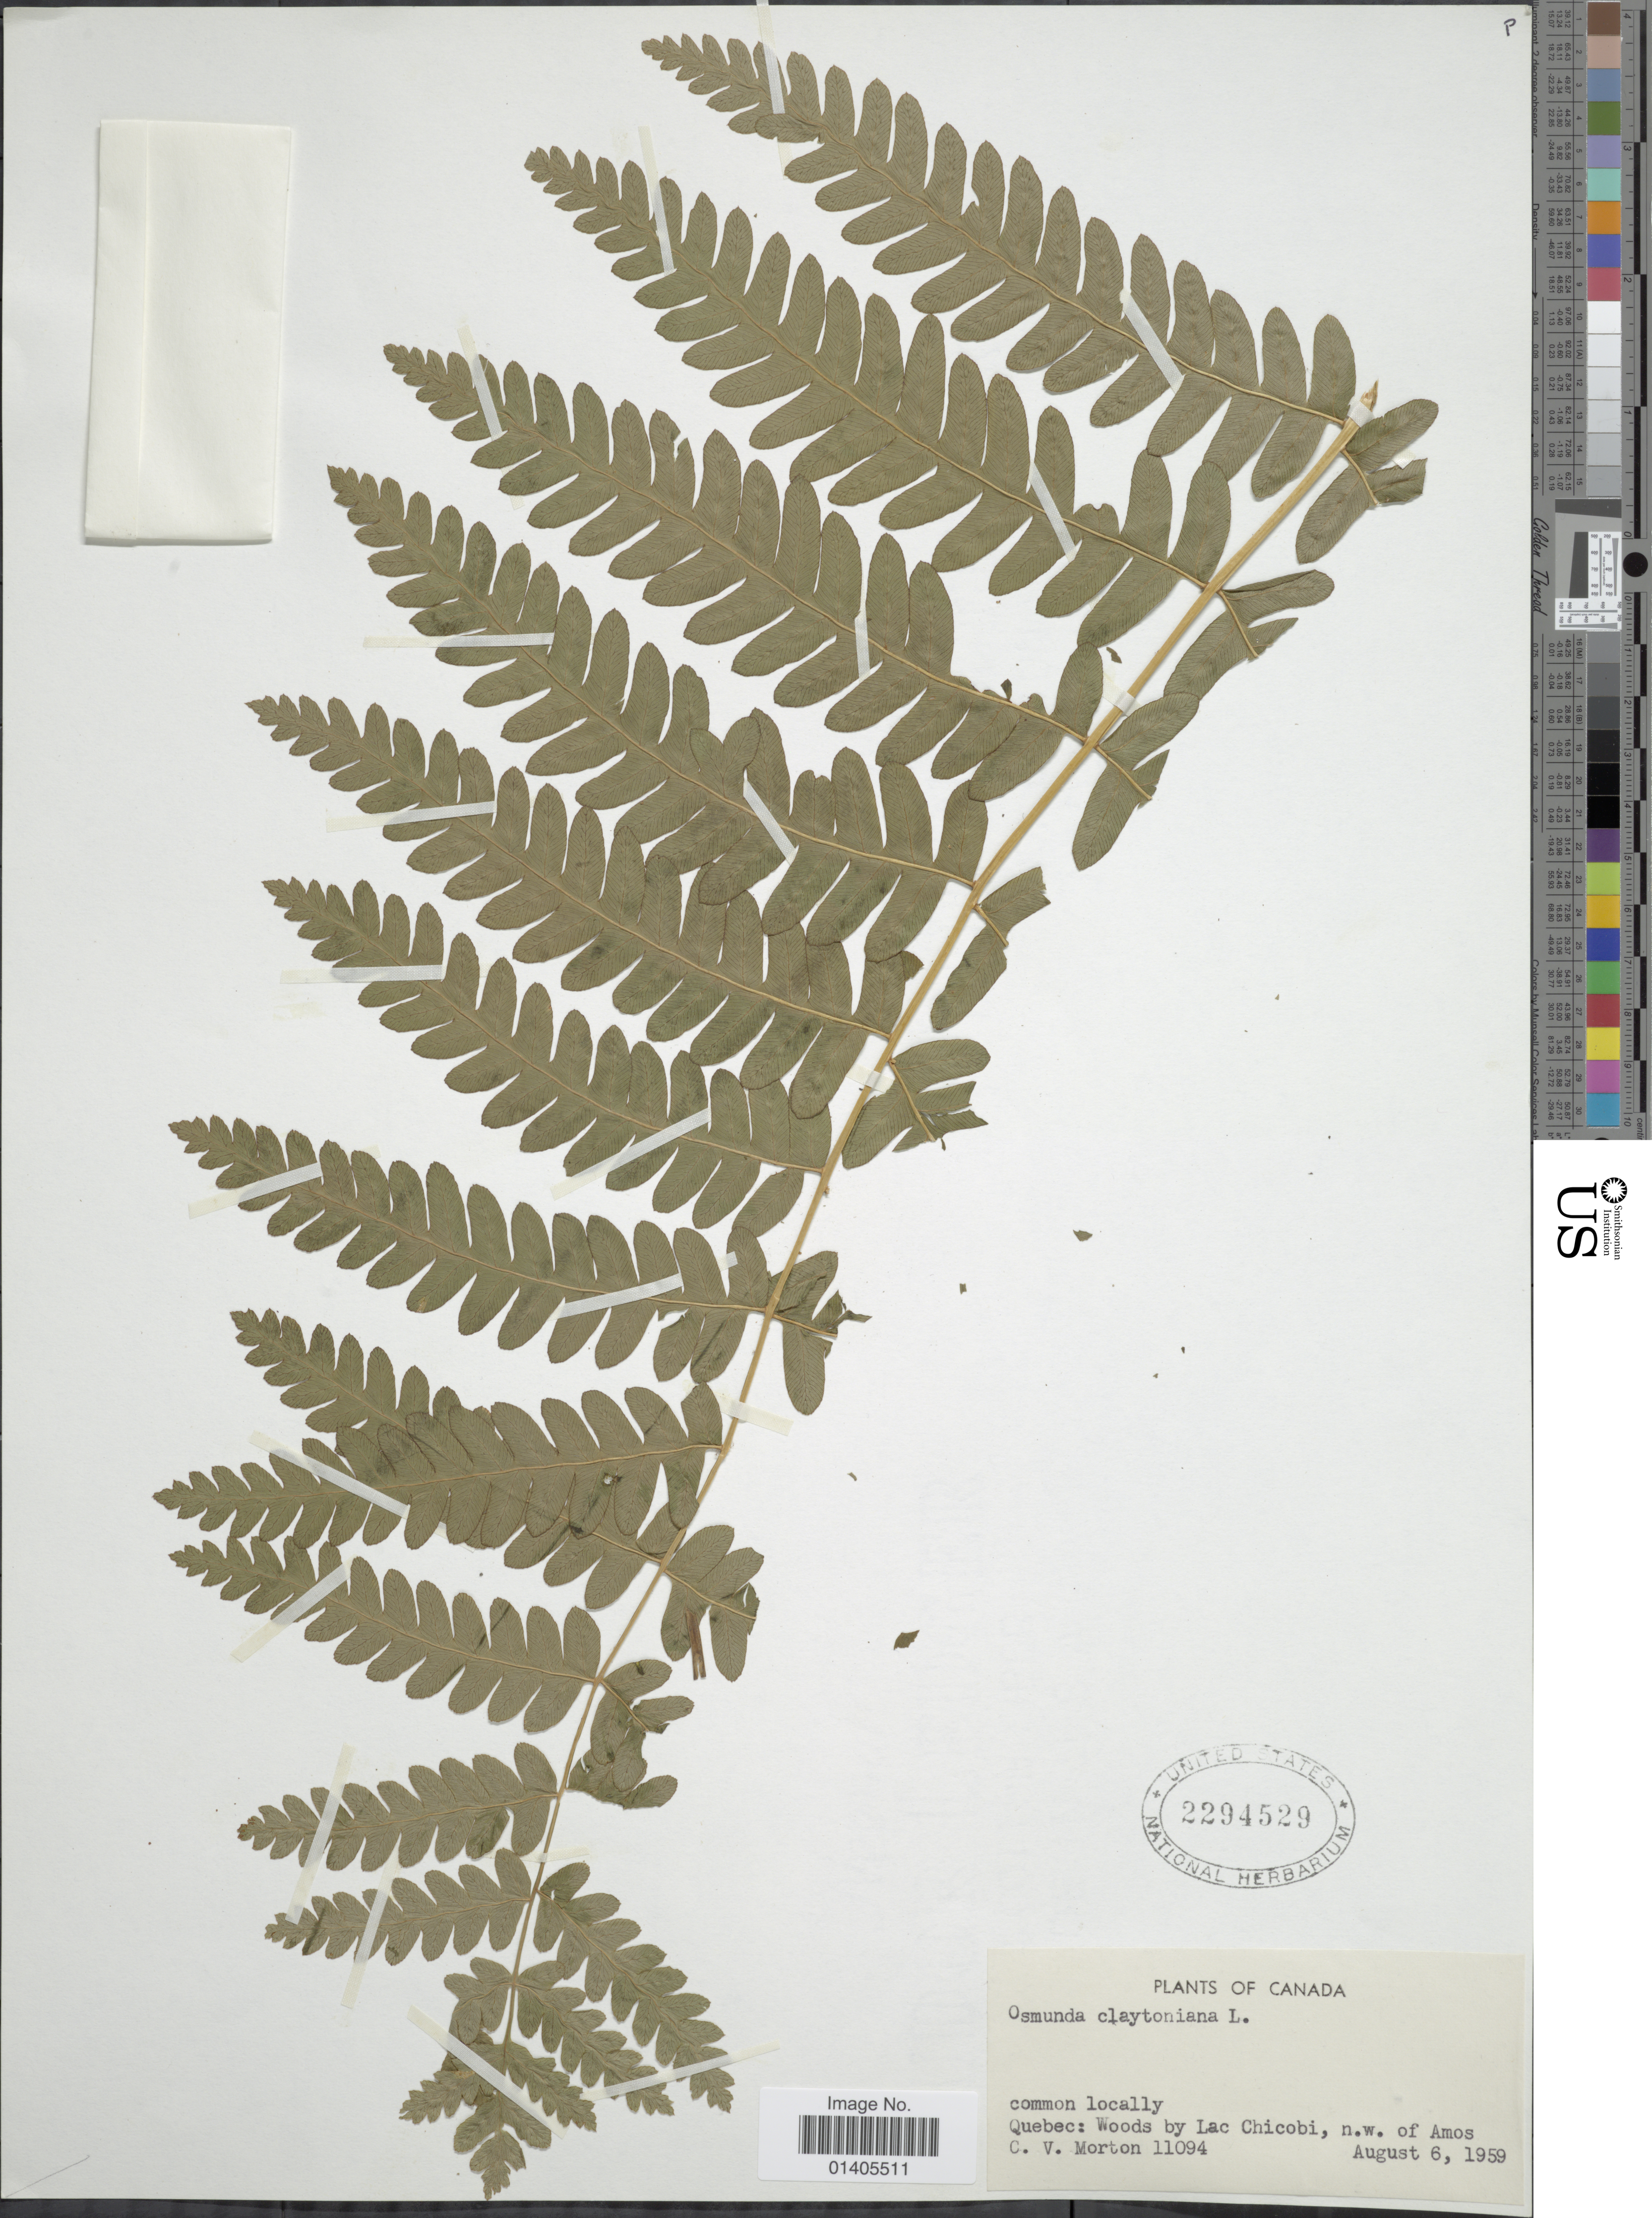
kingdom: Plantae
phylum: Tracheophyta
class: Polypodiopsida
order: Osmundales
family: Osmundaceae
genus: Osmunda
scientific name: Osmunda claytoniana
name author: (L.) Tagawa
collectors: C. V. Morton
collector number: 11094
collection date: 1959-08-06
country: Canada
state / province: Quebec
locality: Woods by Lac Chicobi, n.w. of Amos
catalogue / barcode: US 2294529